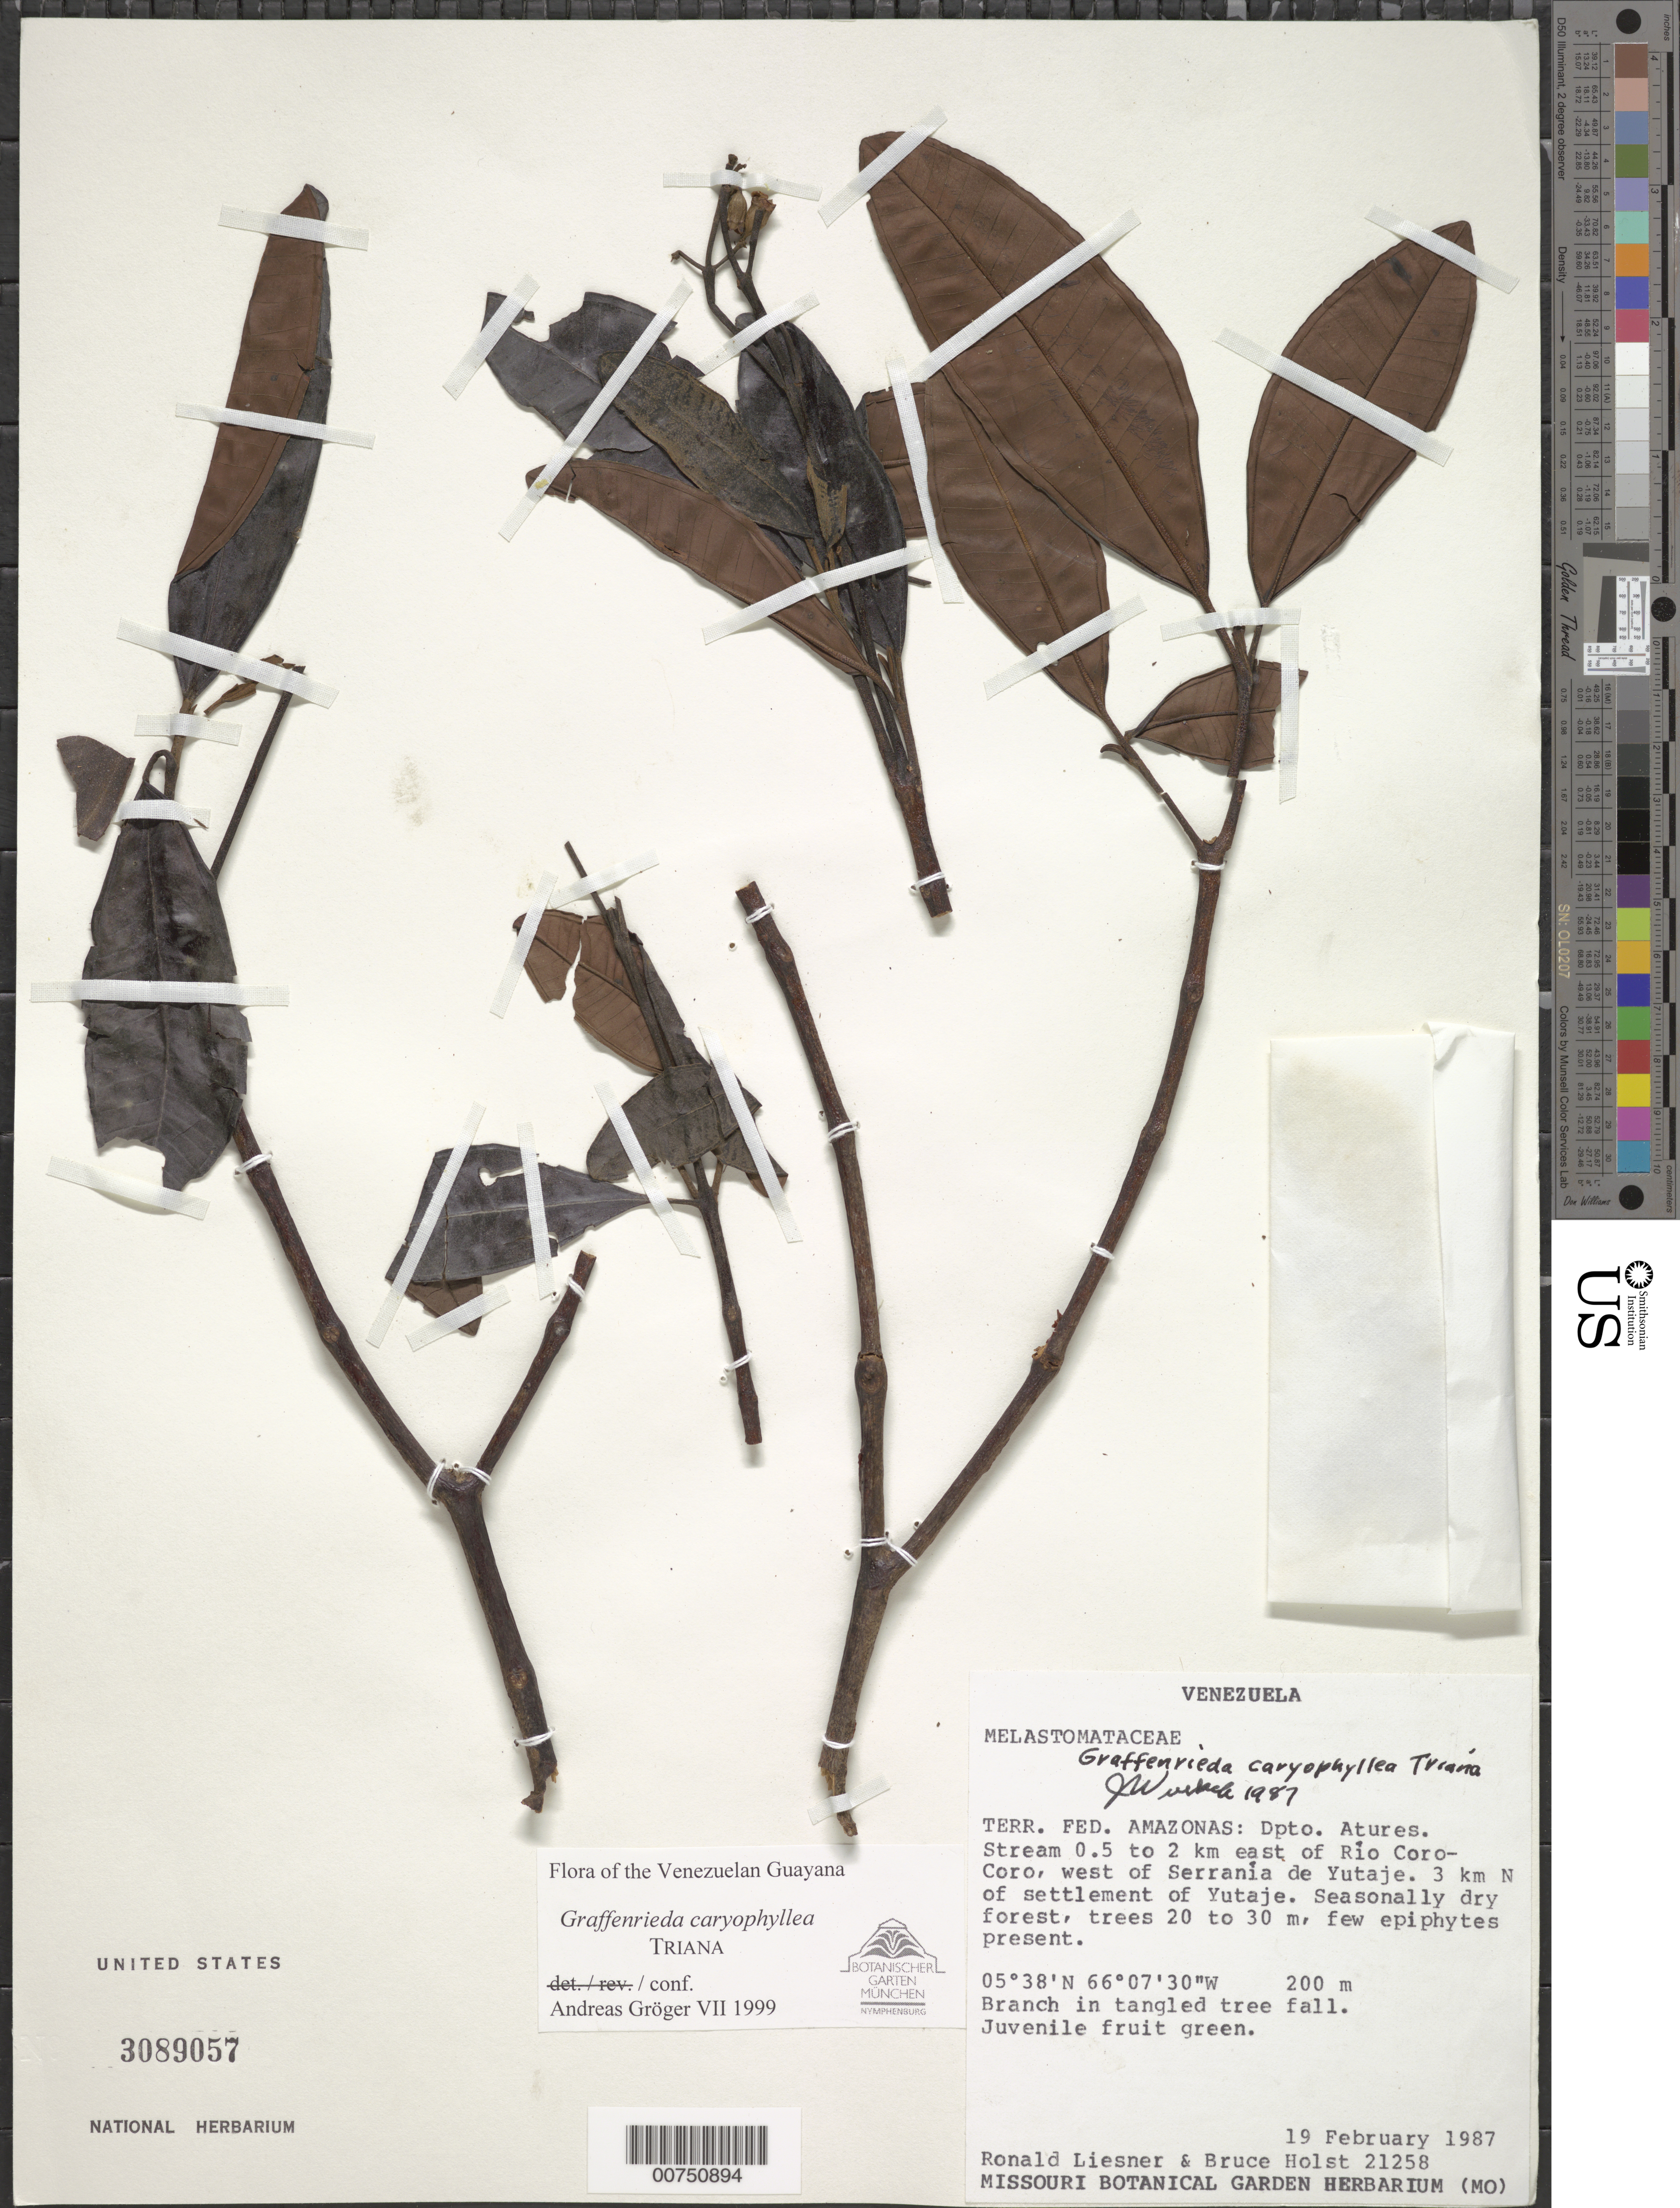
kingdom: Plantae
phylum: Tracheophyta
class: Magnoliopsida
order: Myrtales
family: Melastomataceae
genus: Graffenrieda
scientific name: Graffenrieda caryophyllea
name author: Triana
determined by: Gröger, A.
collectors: R. L. Liesner & B. Holst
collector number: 21258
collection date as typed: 19-Feb-87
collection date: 1987-02-19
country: Venezuela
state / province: Amazonas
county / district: Atures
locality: Río Coro-Coro, 0.5-2 km E of, W of Serrania de Yutajé; 3 km N of settlement of Yutajé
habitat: Seasonally dry forest, trees 20 to 30 m, few epiphytes present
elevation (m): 200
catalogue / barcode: US 3089057